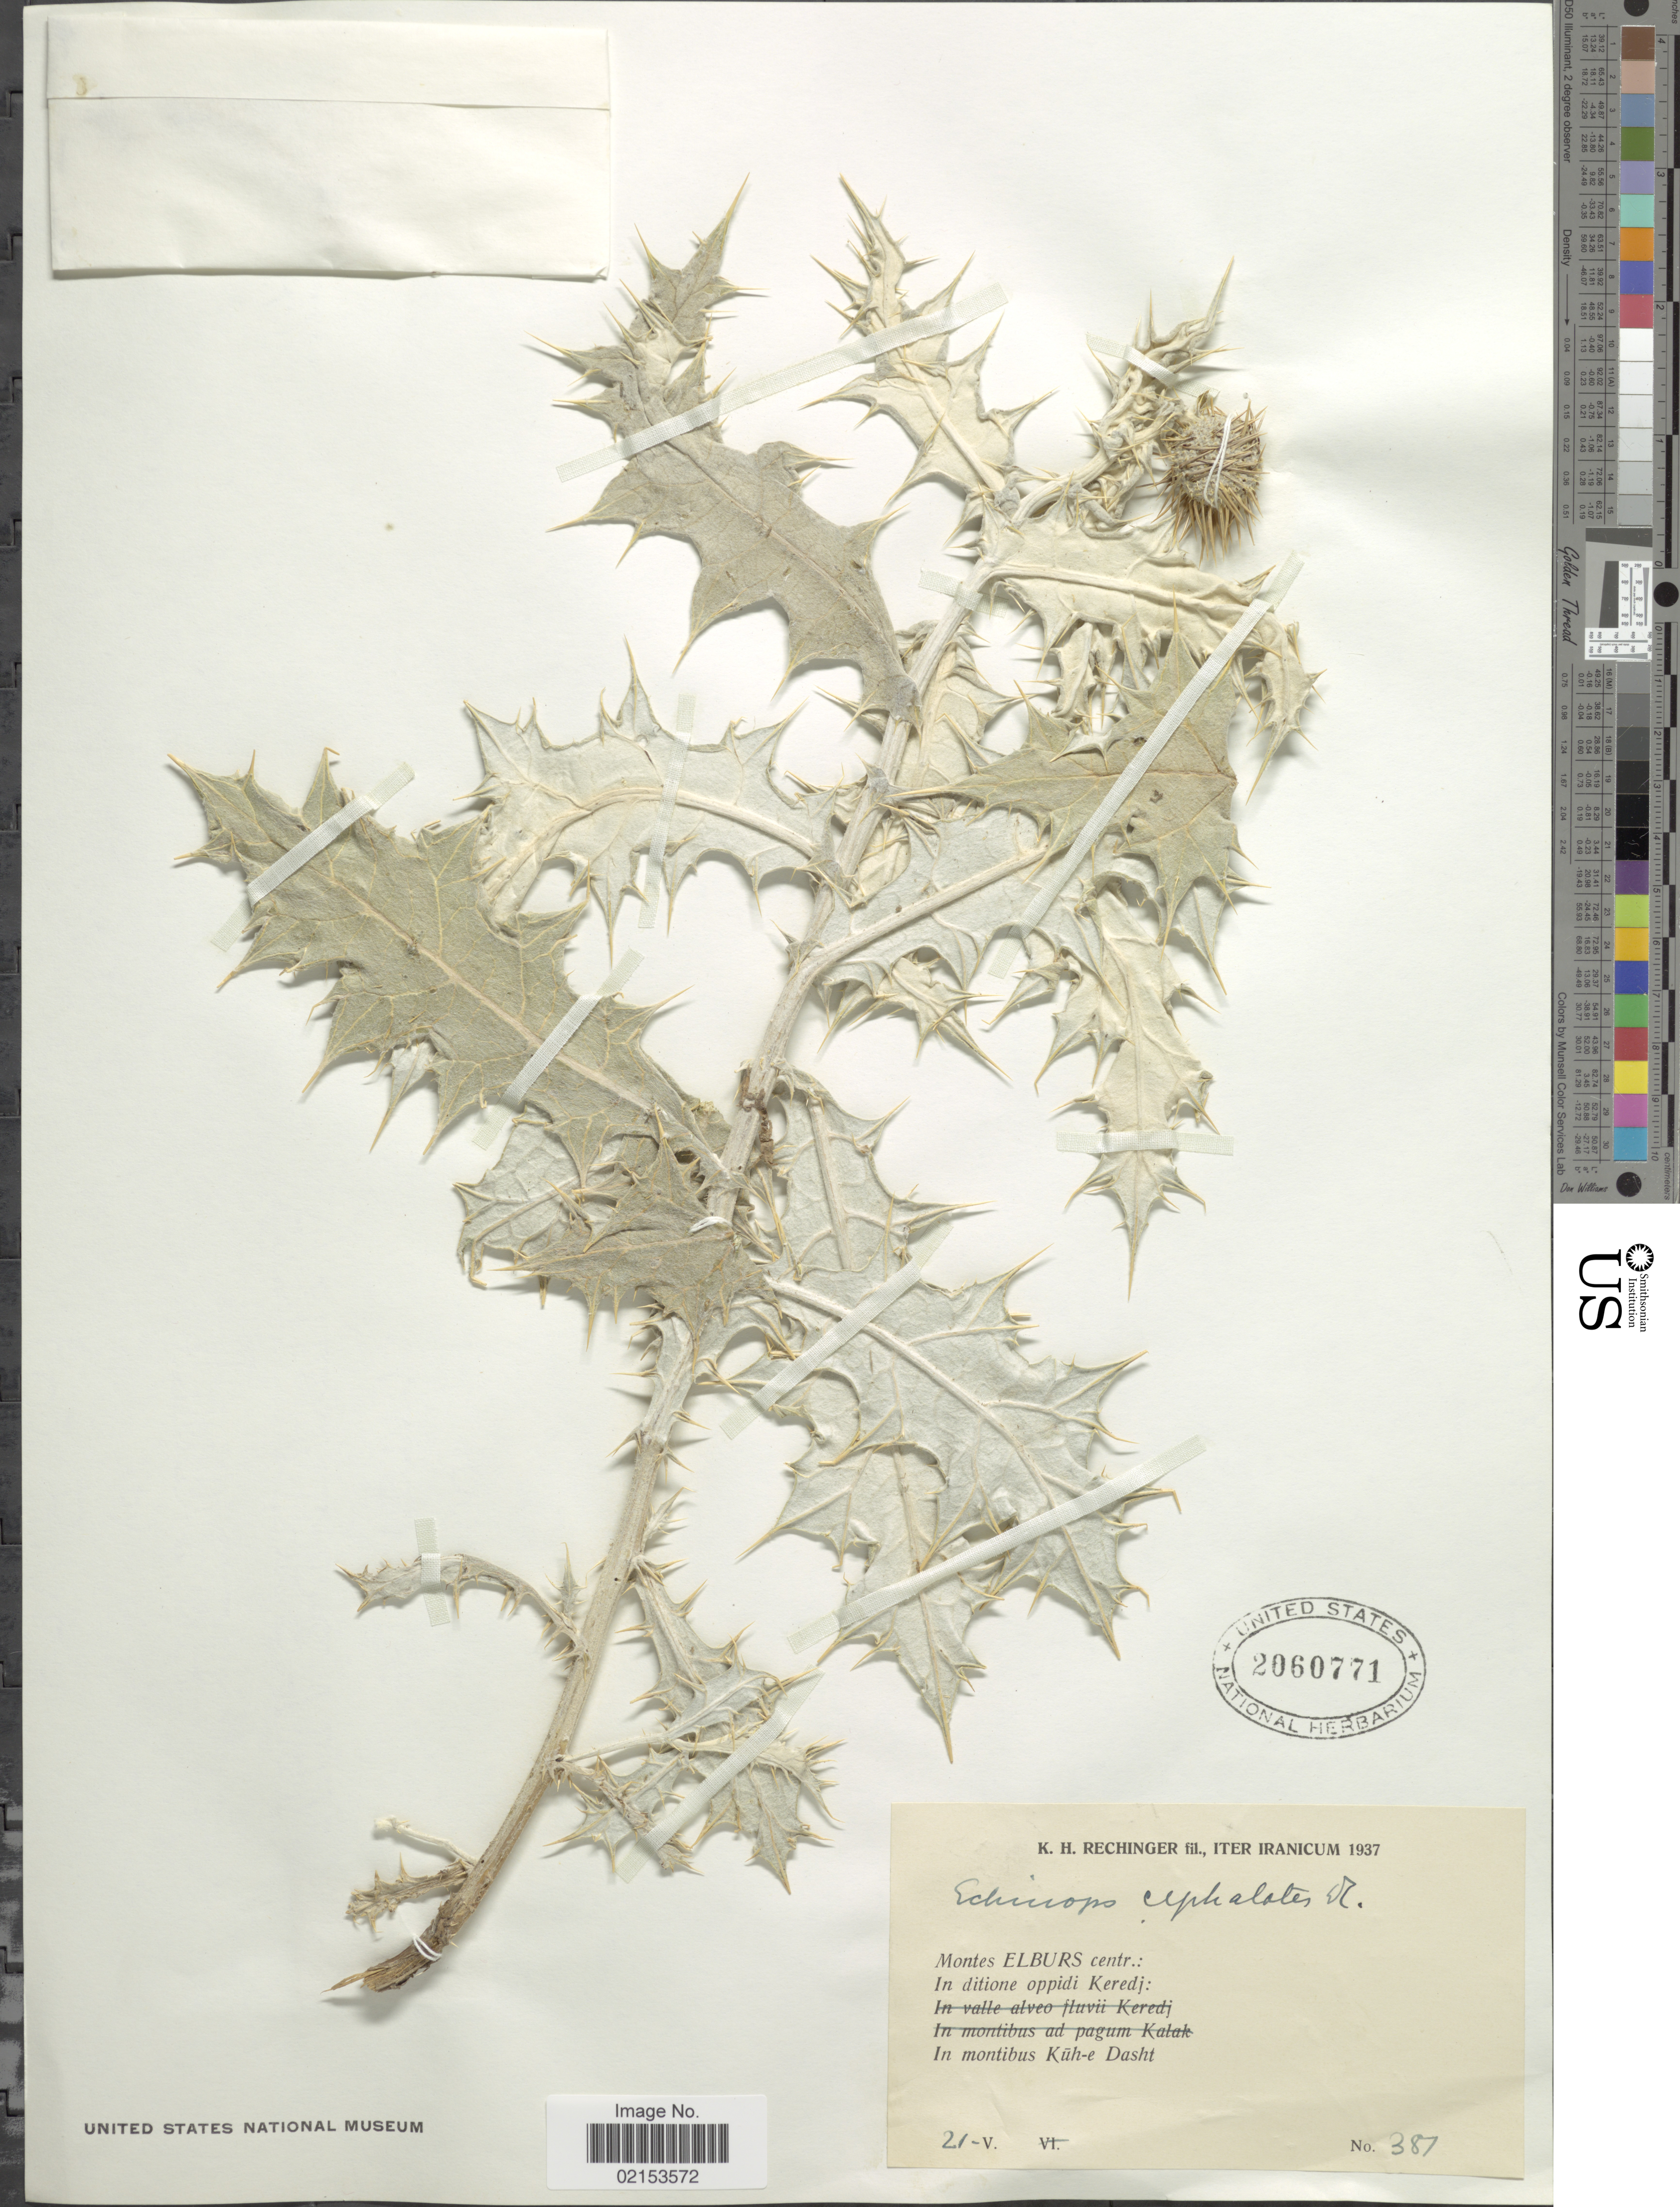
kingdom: Plantae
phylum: Tracheophyta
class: Magnoliopsida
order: Asterales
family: Asteraceae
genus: Echinops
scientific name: Echinops cephalotes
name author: DC.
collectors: K. H. Rechinger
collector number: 287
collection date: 1937-05-21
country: Iran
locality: Iter Iranicum. Montes Elburs centr. In ditione oppidi Keredj. In montibus Kuh-e Dasht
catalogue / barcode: US 2060771